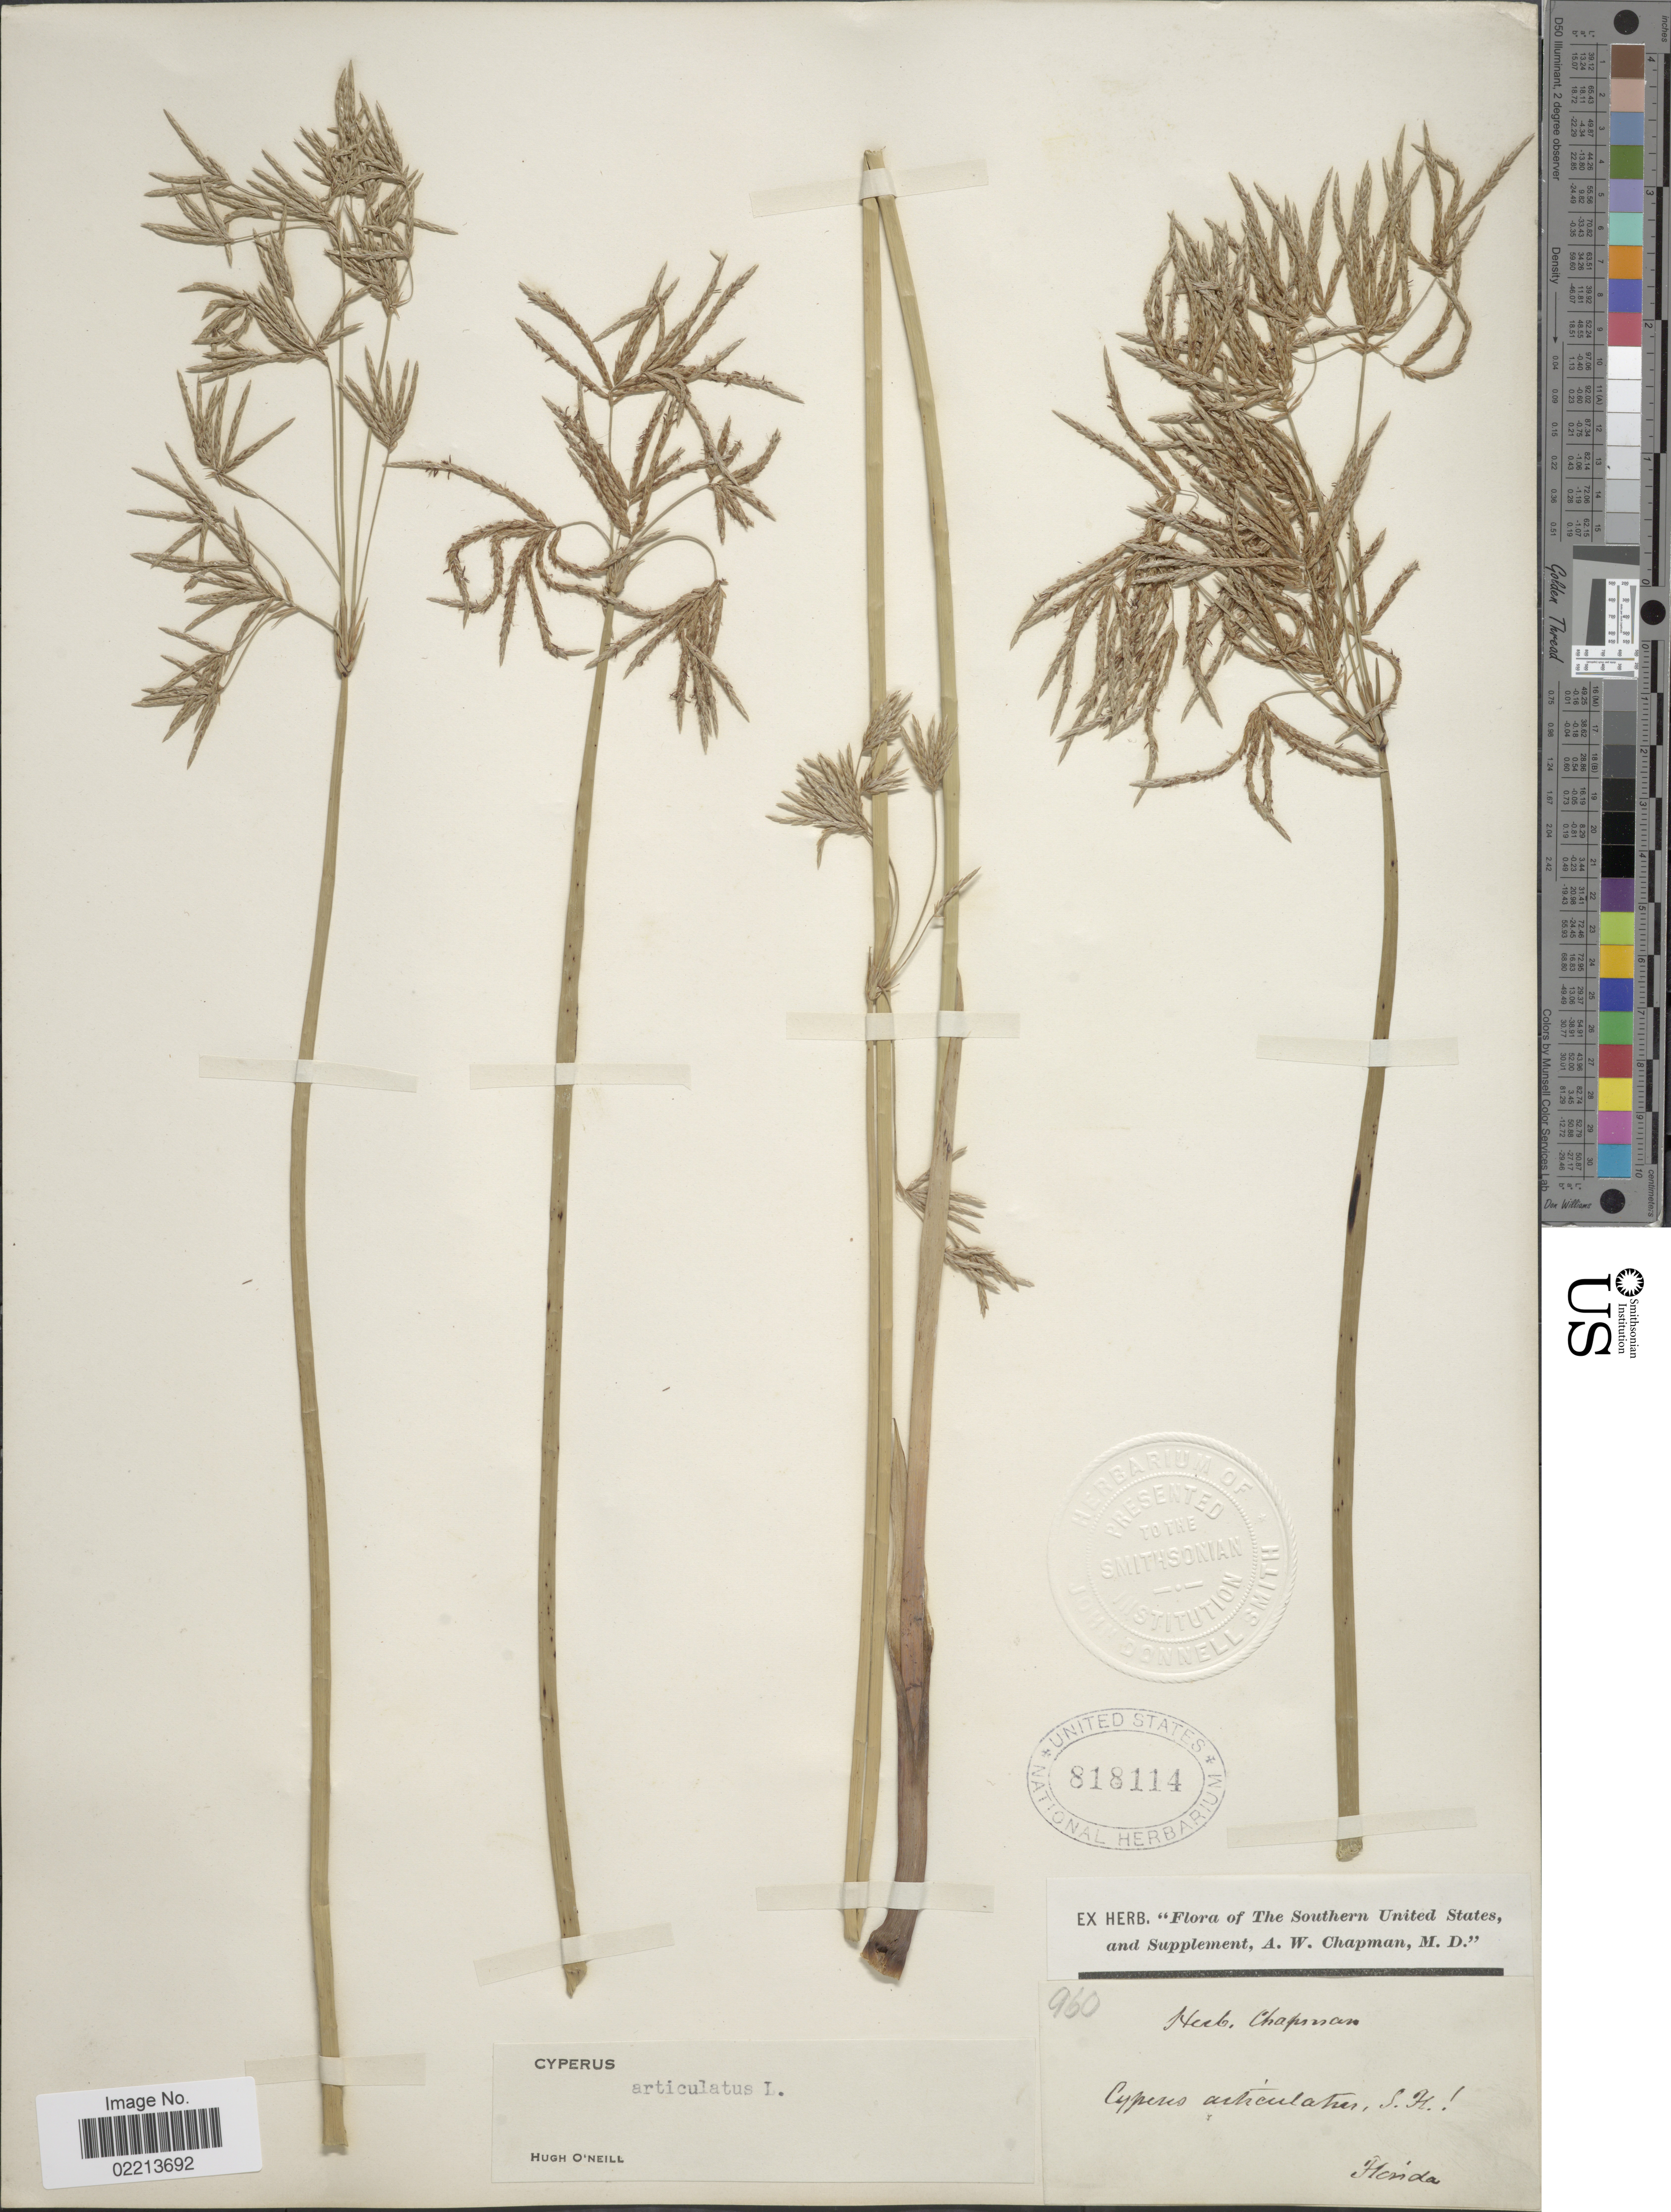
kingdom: Plantae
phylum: Tracheophyta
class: Liliopsida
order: Poales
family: Cyperaceae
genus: Cyperus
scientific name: Cyperus articulatus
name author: L.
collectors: A. W. Chapman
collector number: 960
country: United States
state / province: Florida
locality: Southern United States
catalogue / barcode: US 818114